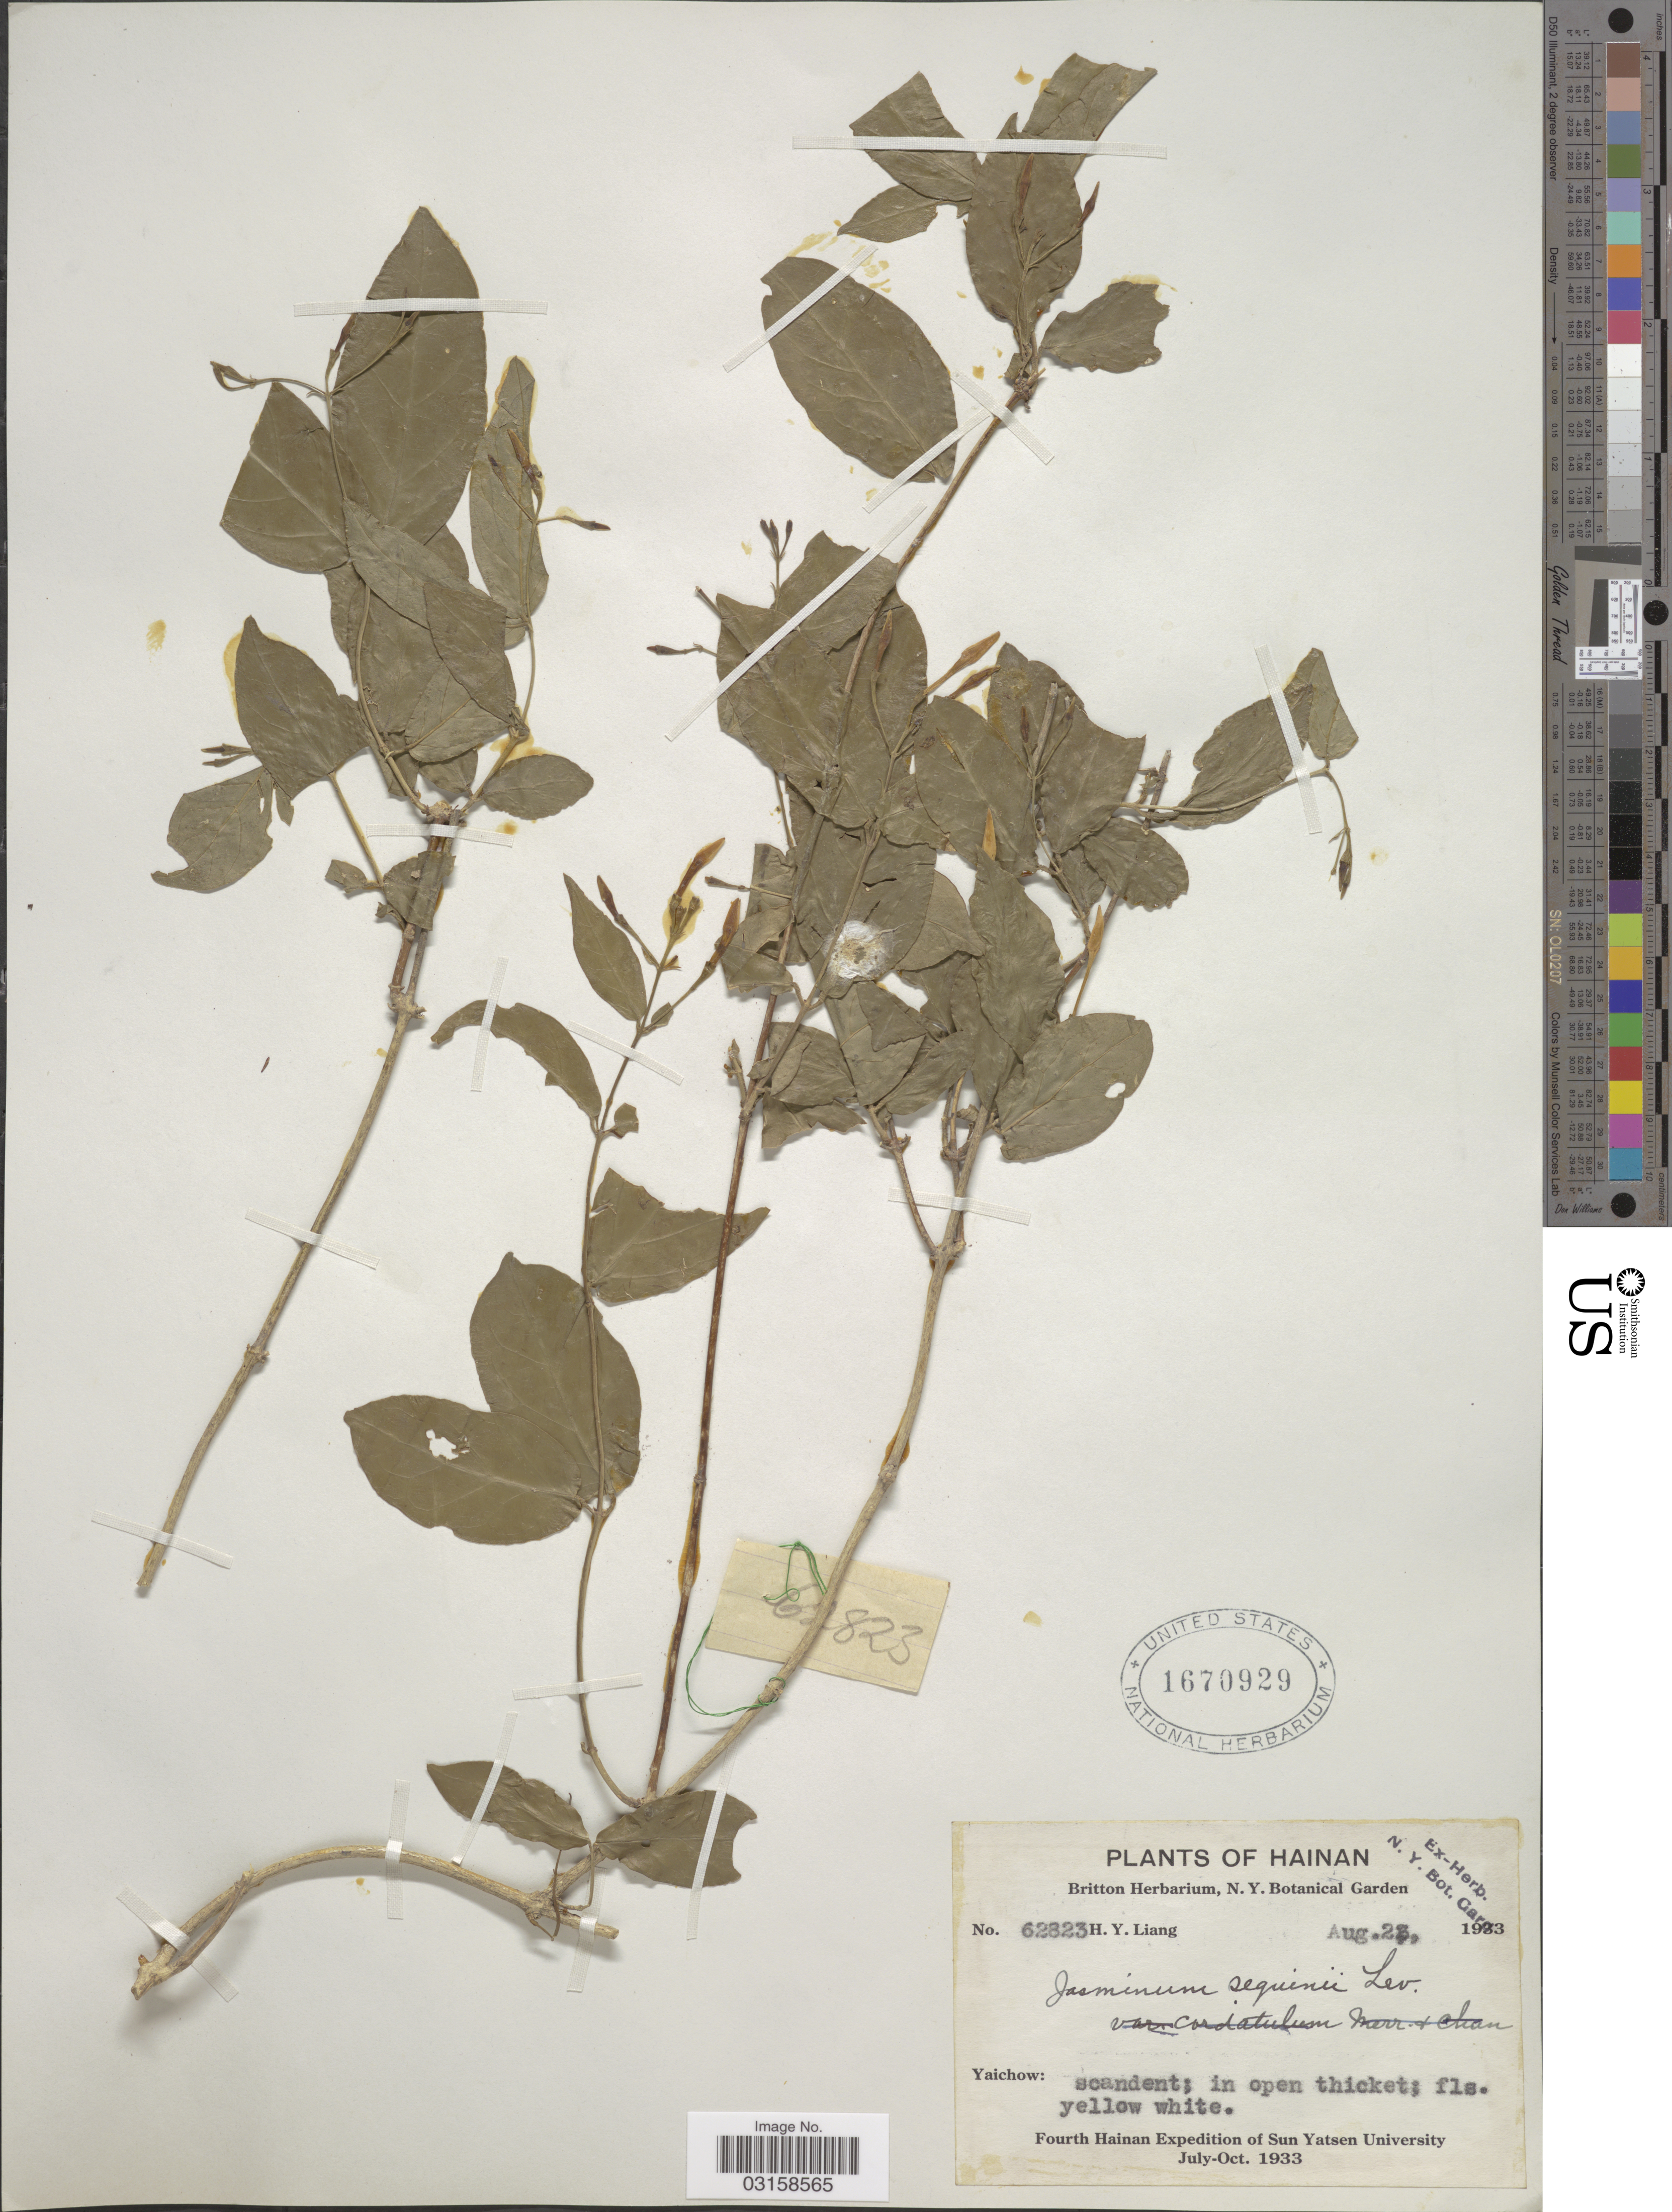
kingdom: Plantae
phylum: Tracheophyta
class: Magnoliopsida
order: Lamiales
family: Oleaceae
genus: Jasminum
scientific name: Jasminum seguinii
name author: H. Lév.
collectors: H. Y. Liang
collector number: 62523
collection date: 1933-08-23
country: China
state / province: Hainan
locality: Yaichow.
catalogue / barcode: US 1670929